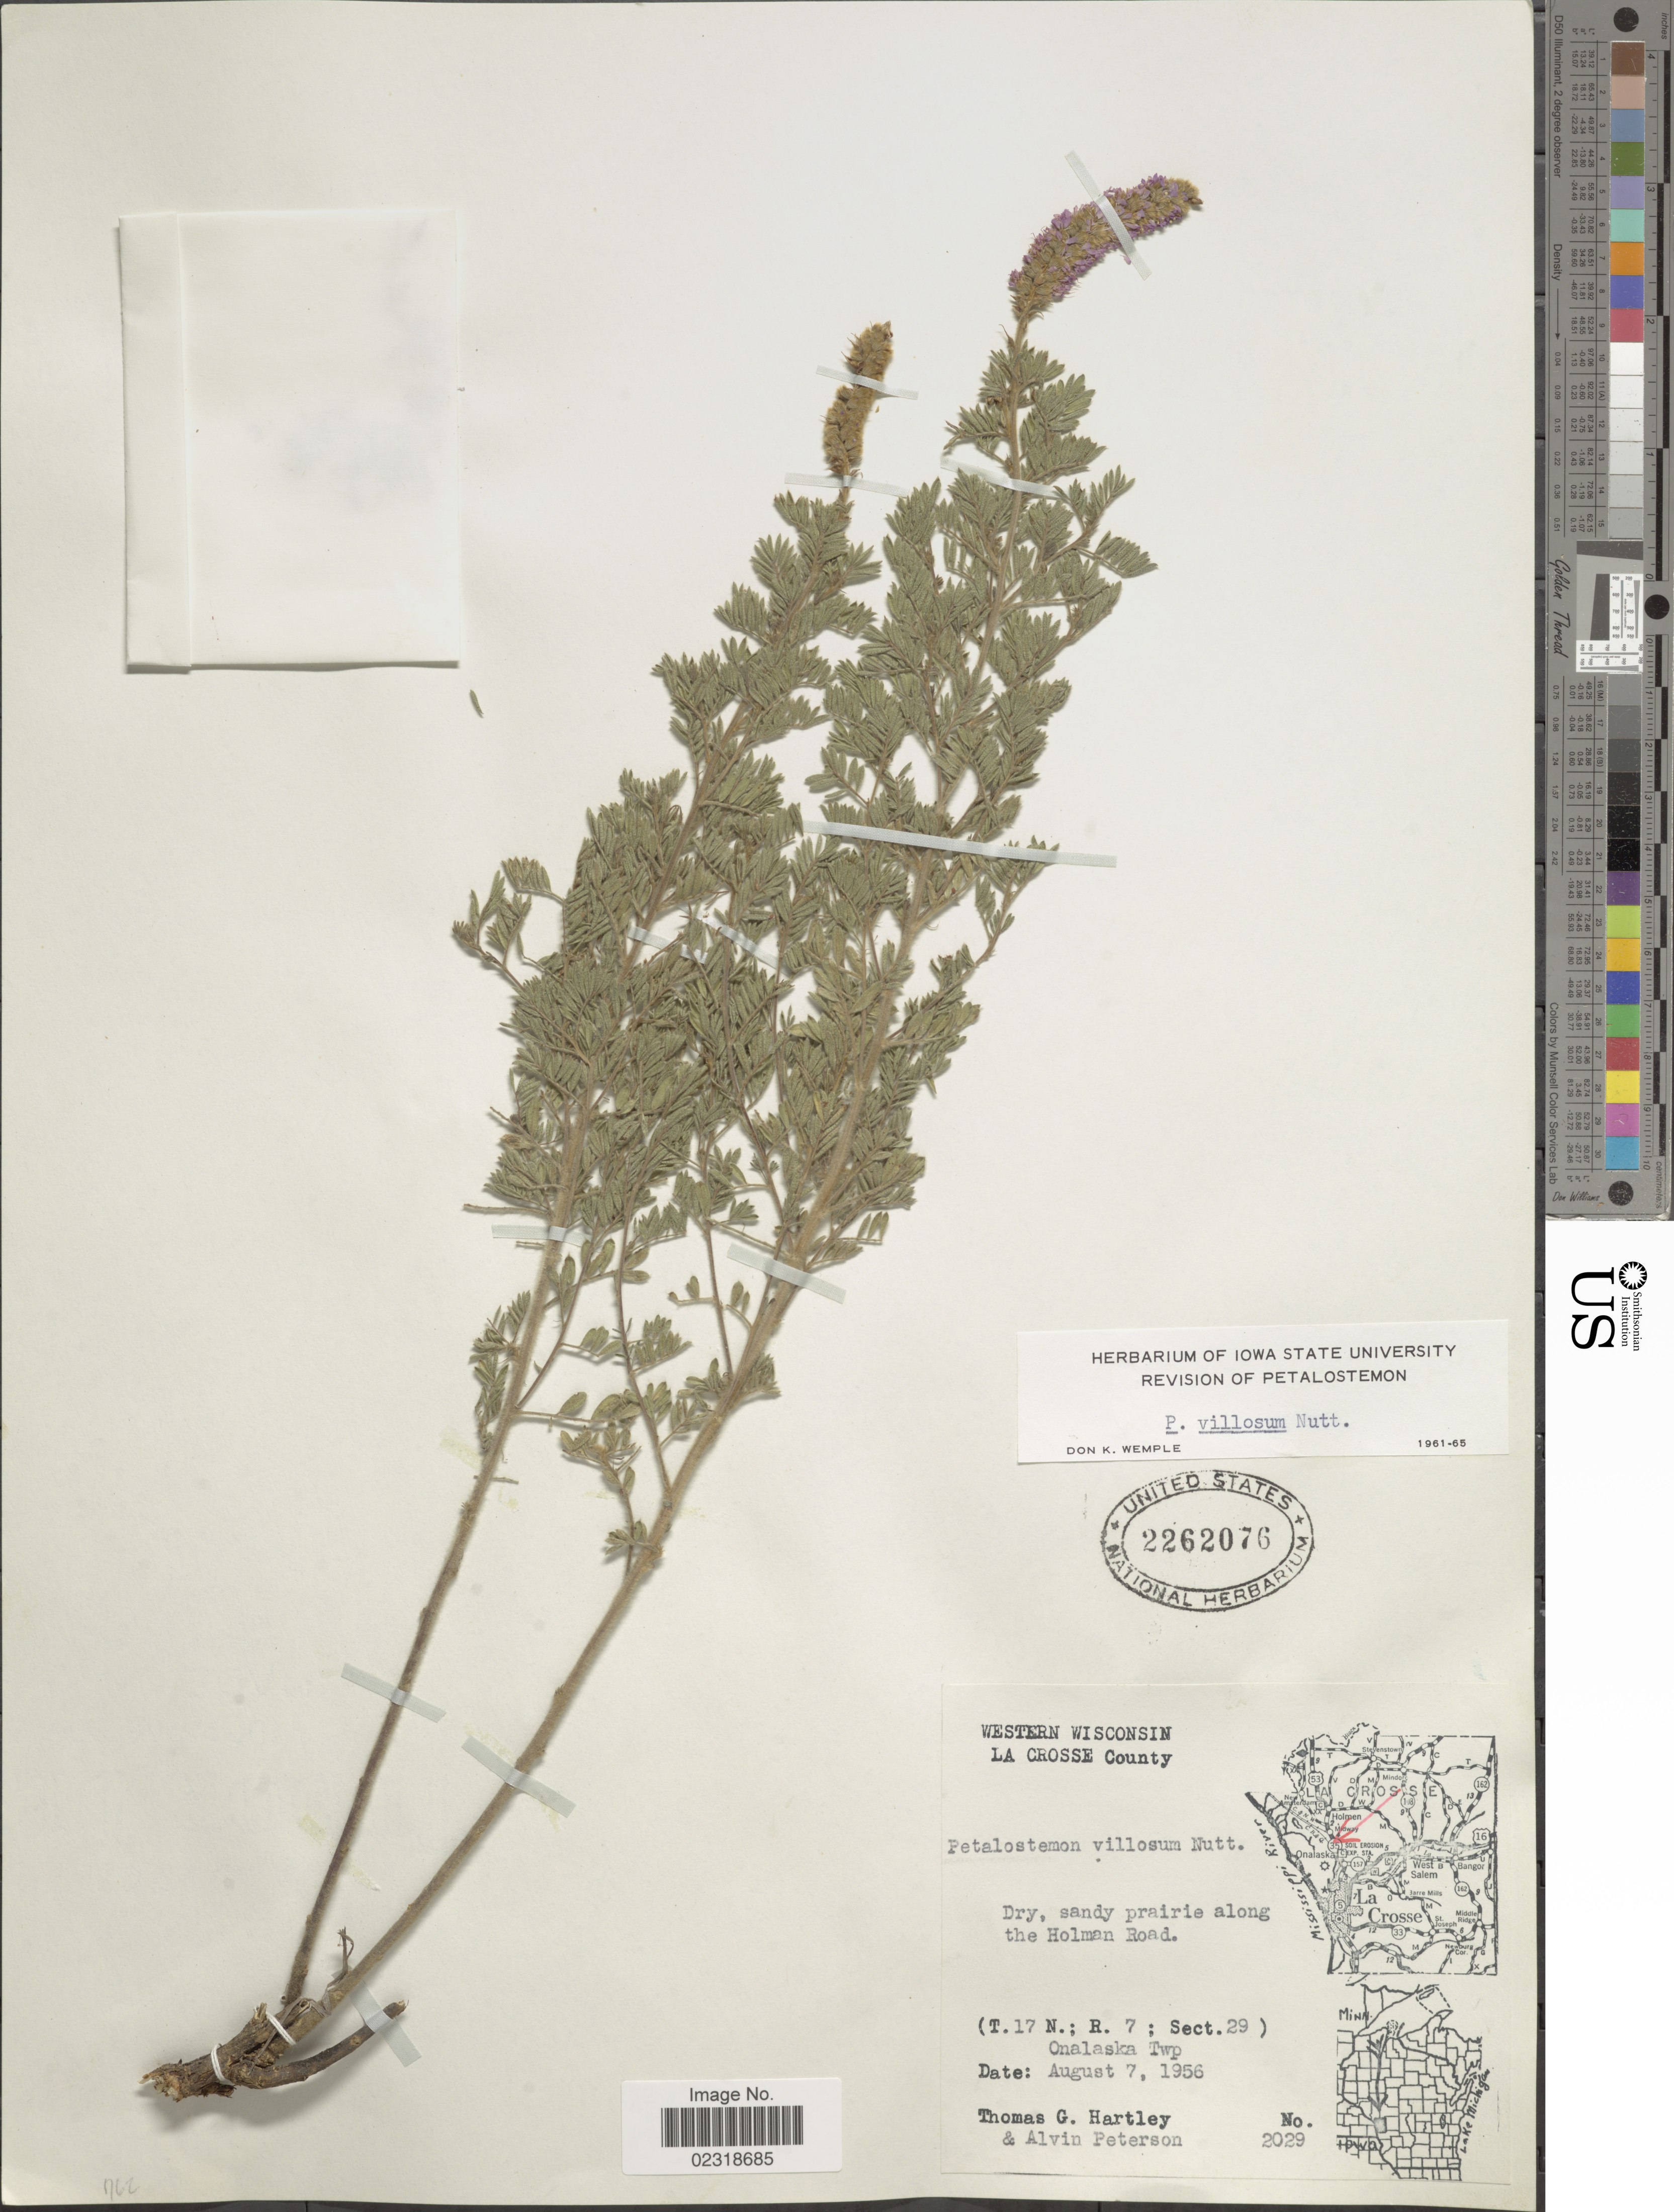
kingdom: Plantae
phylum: Tracheophyta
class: Magnoliopsida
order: Fabales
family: Fabaceae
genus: Dalea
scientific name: Dalea villosa var. villosa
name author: (Nutt.) Spreng.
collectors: T. Hartley & A. M. Peterson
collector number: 2029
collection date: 1956-08-07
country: United States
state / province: Wisconsin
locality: Western Wisonsin, La Crosse County, dry, sandy prairie along the Holman Road, (T.17 N.; R.7; Sect. 29), Onalaska Twp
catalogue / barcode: US 2262076